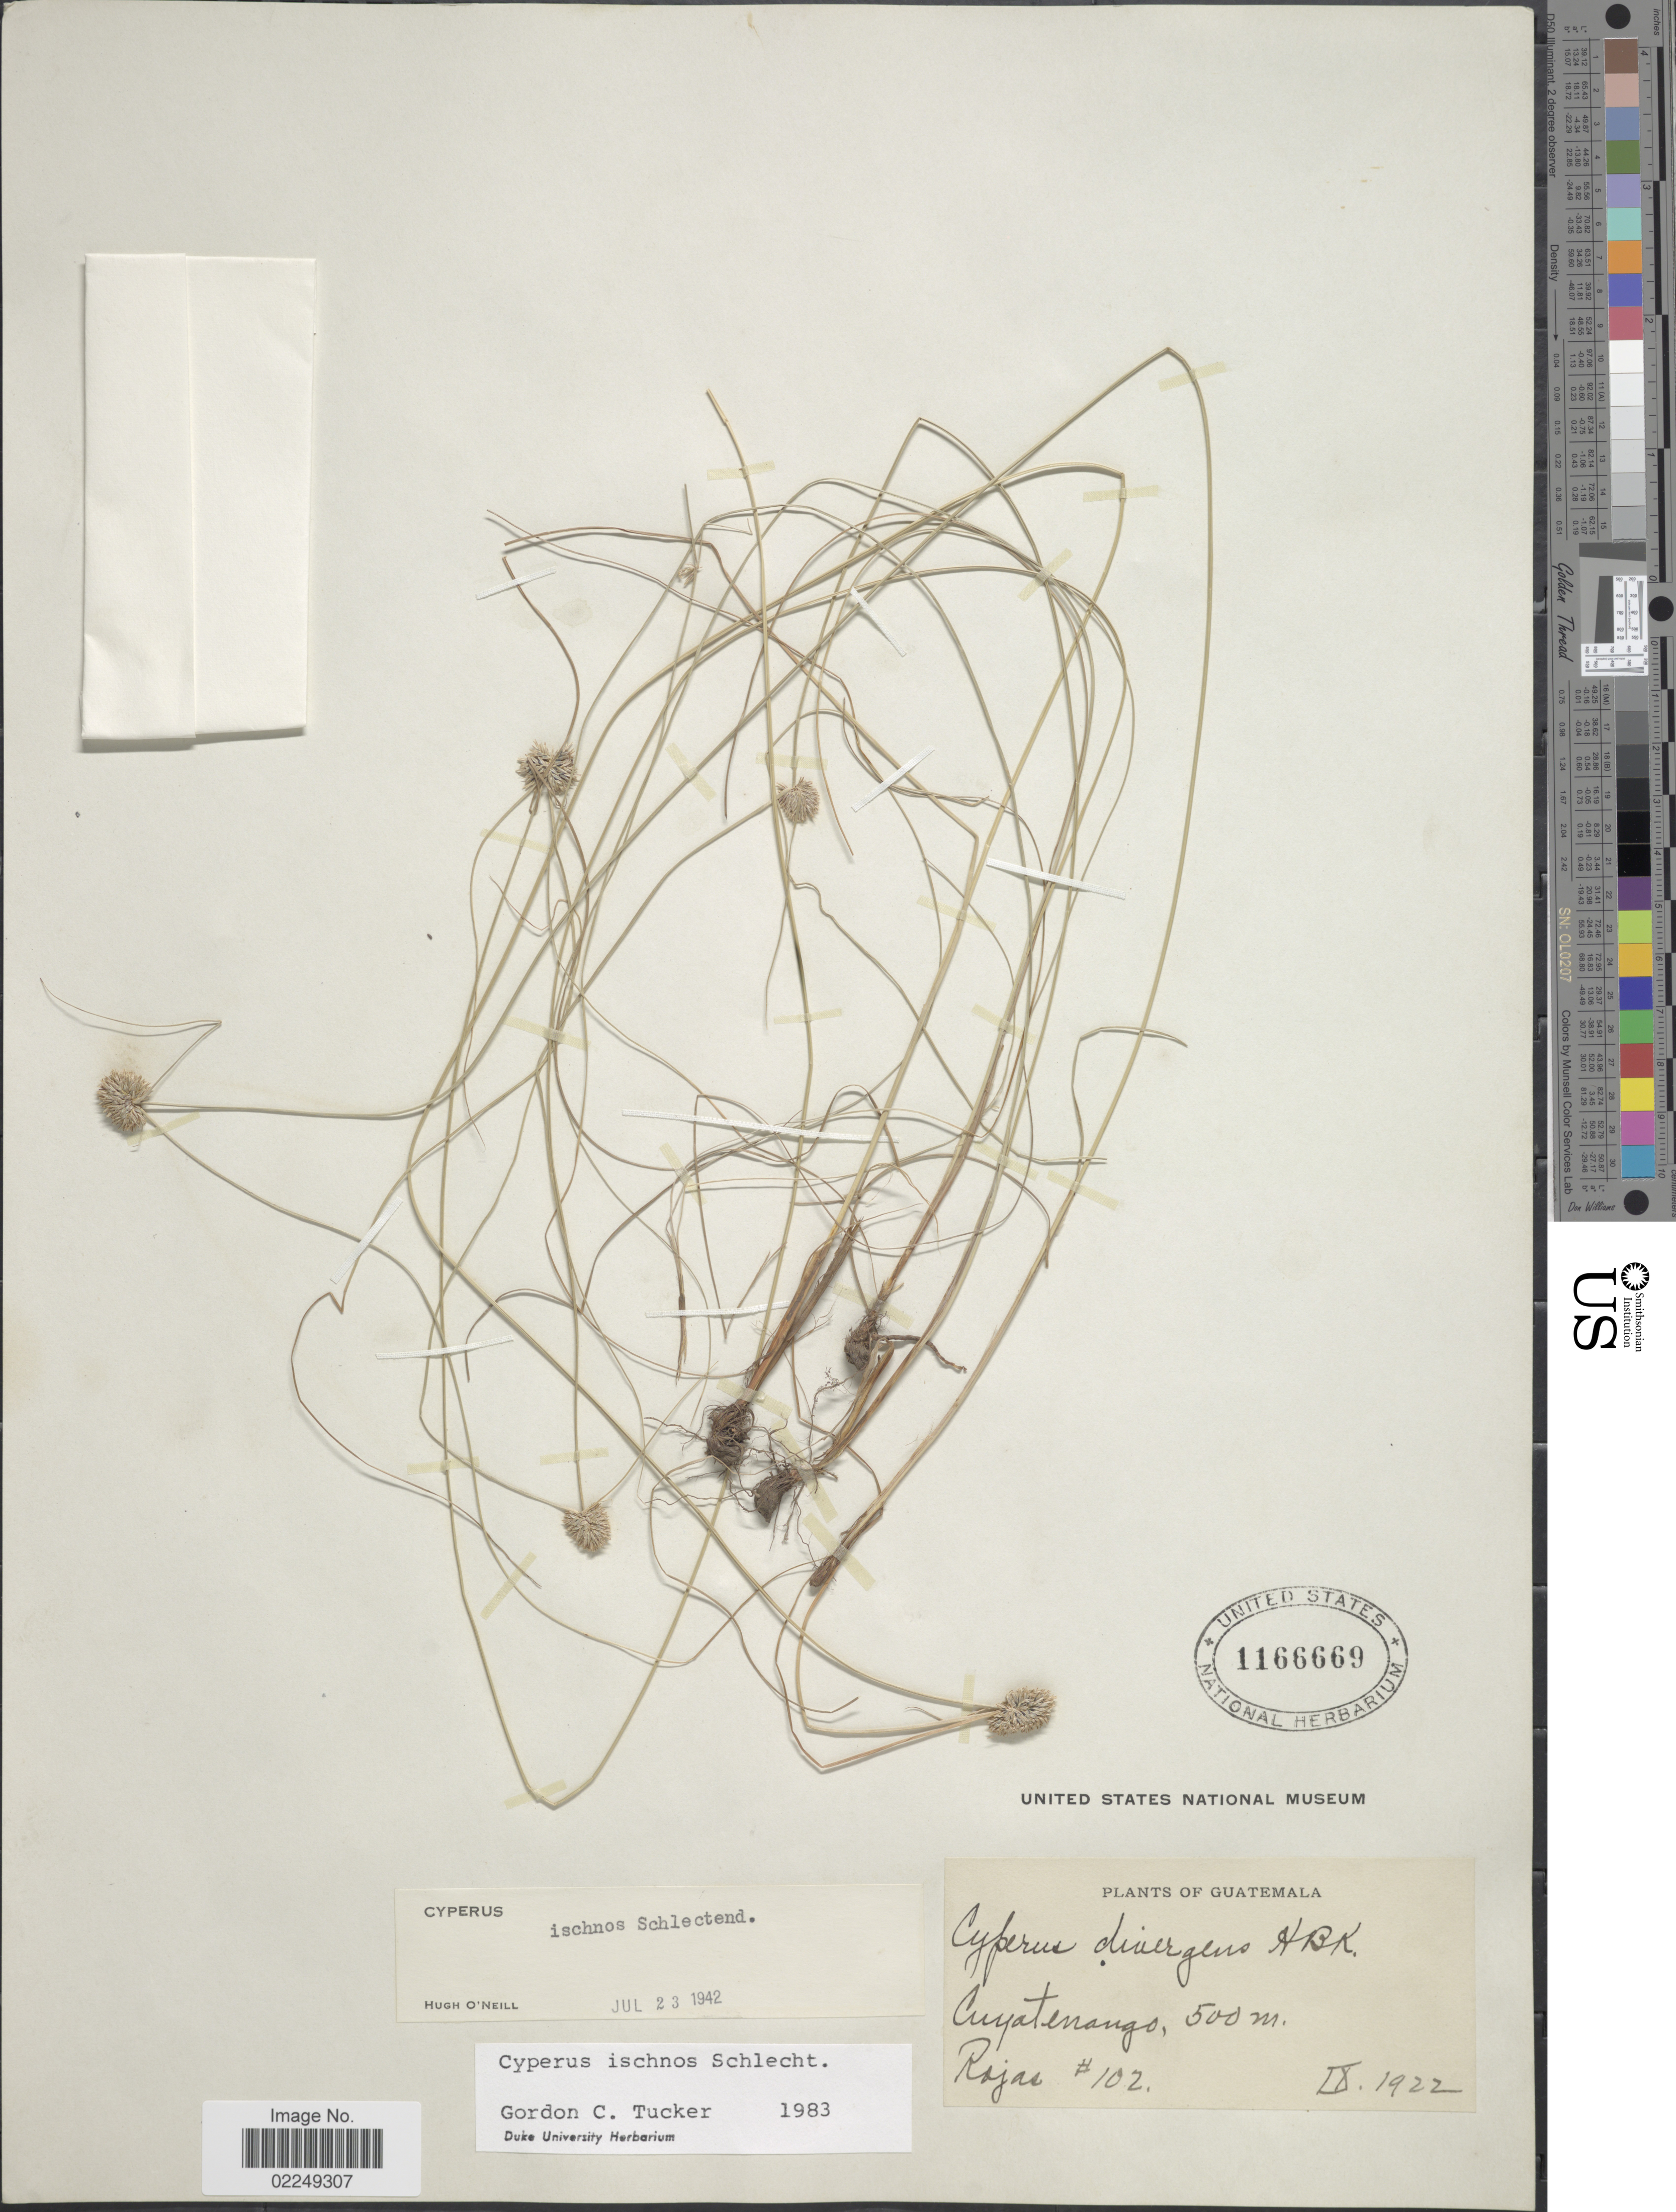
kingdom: Plantae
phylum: Tracheophyta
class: Liliopsida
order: Poales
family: Cyperaceae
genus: Cyperus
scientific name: Cyperus ischnos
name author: Schltdl.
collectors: Rojas, --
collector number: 102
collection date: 1922-09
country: Guatemala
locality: Cuyatenango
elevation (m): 500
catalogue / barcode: US 1166669